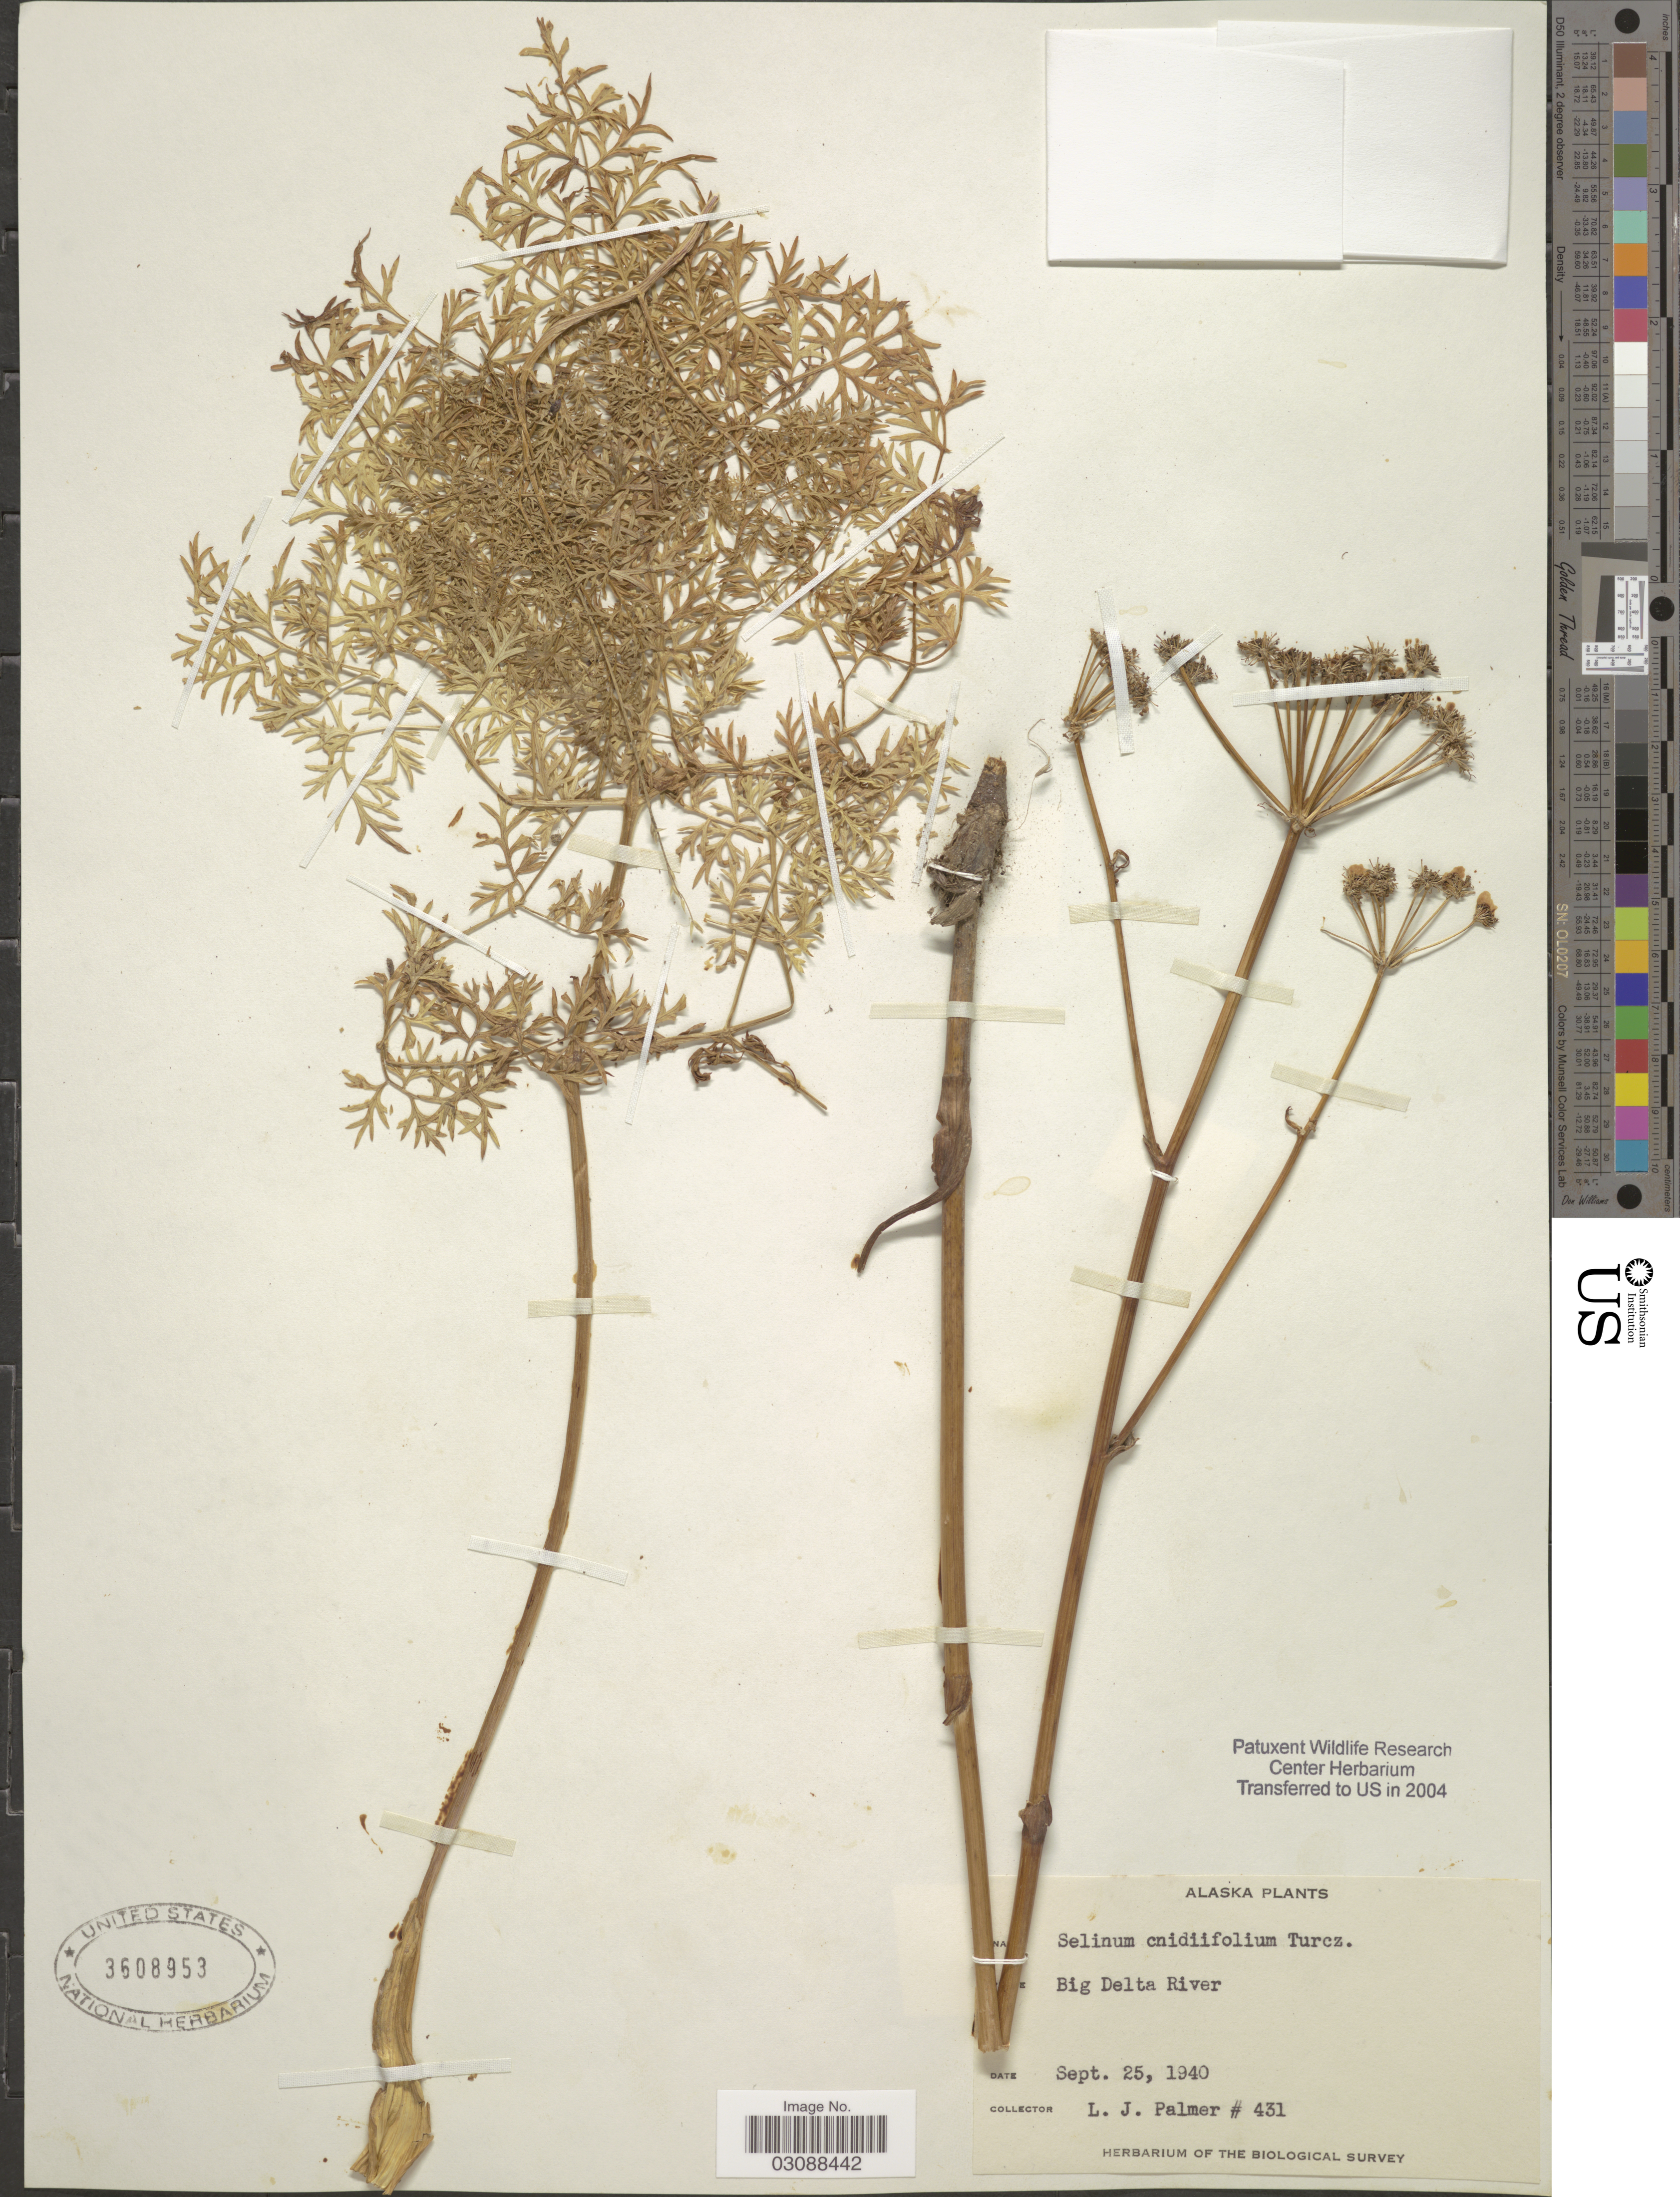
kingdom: Plantae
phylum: Tracheophyta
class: Magnoliopsida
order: Apiales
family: Apiaceae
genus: Cnidium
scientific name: Cnidium cnidiifolium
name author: (Turcz.) Schischk.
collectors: L. J. Palmer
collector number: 431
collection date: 1940-09-25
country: United States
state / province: Alaska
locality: Big Delta River.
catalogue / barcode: US 3608953